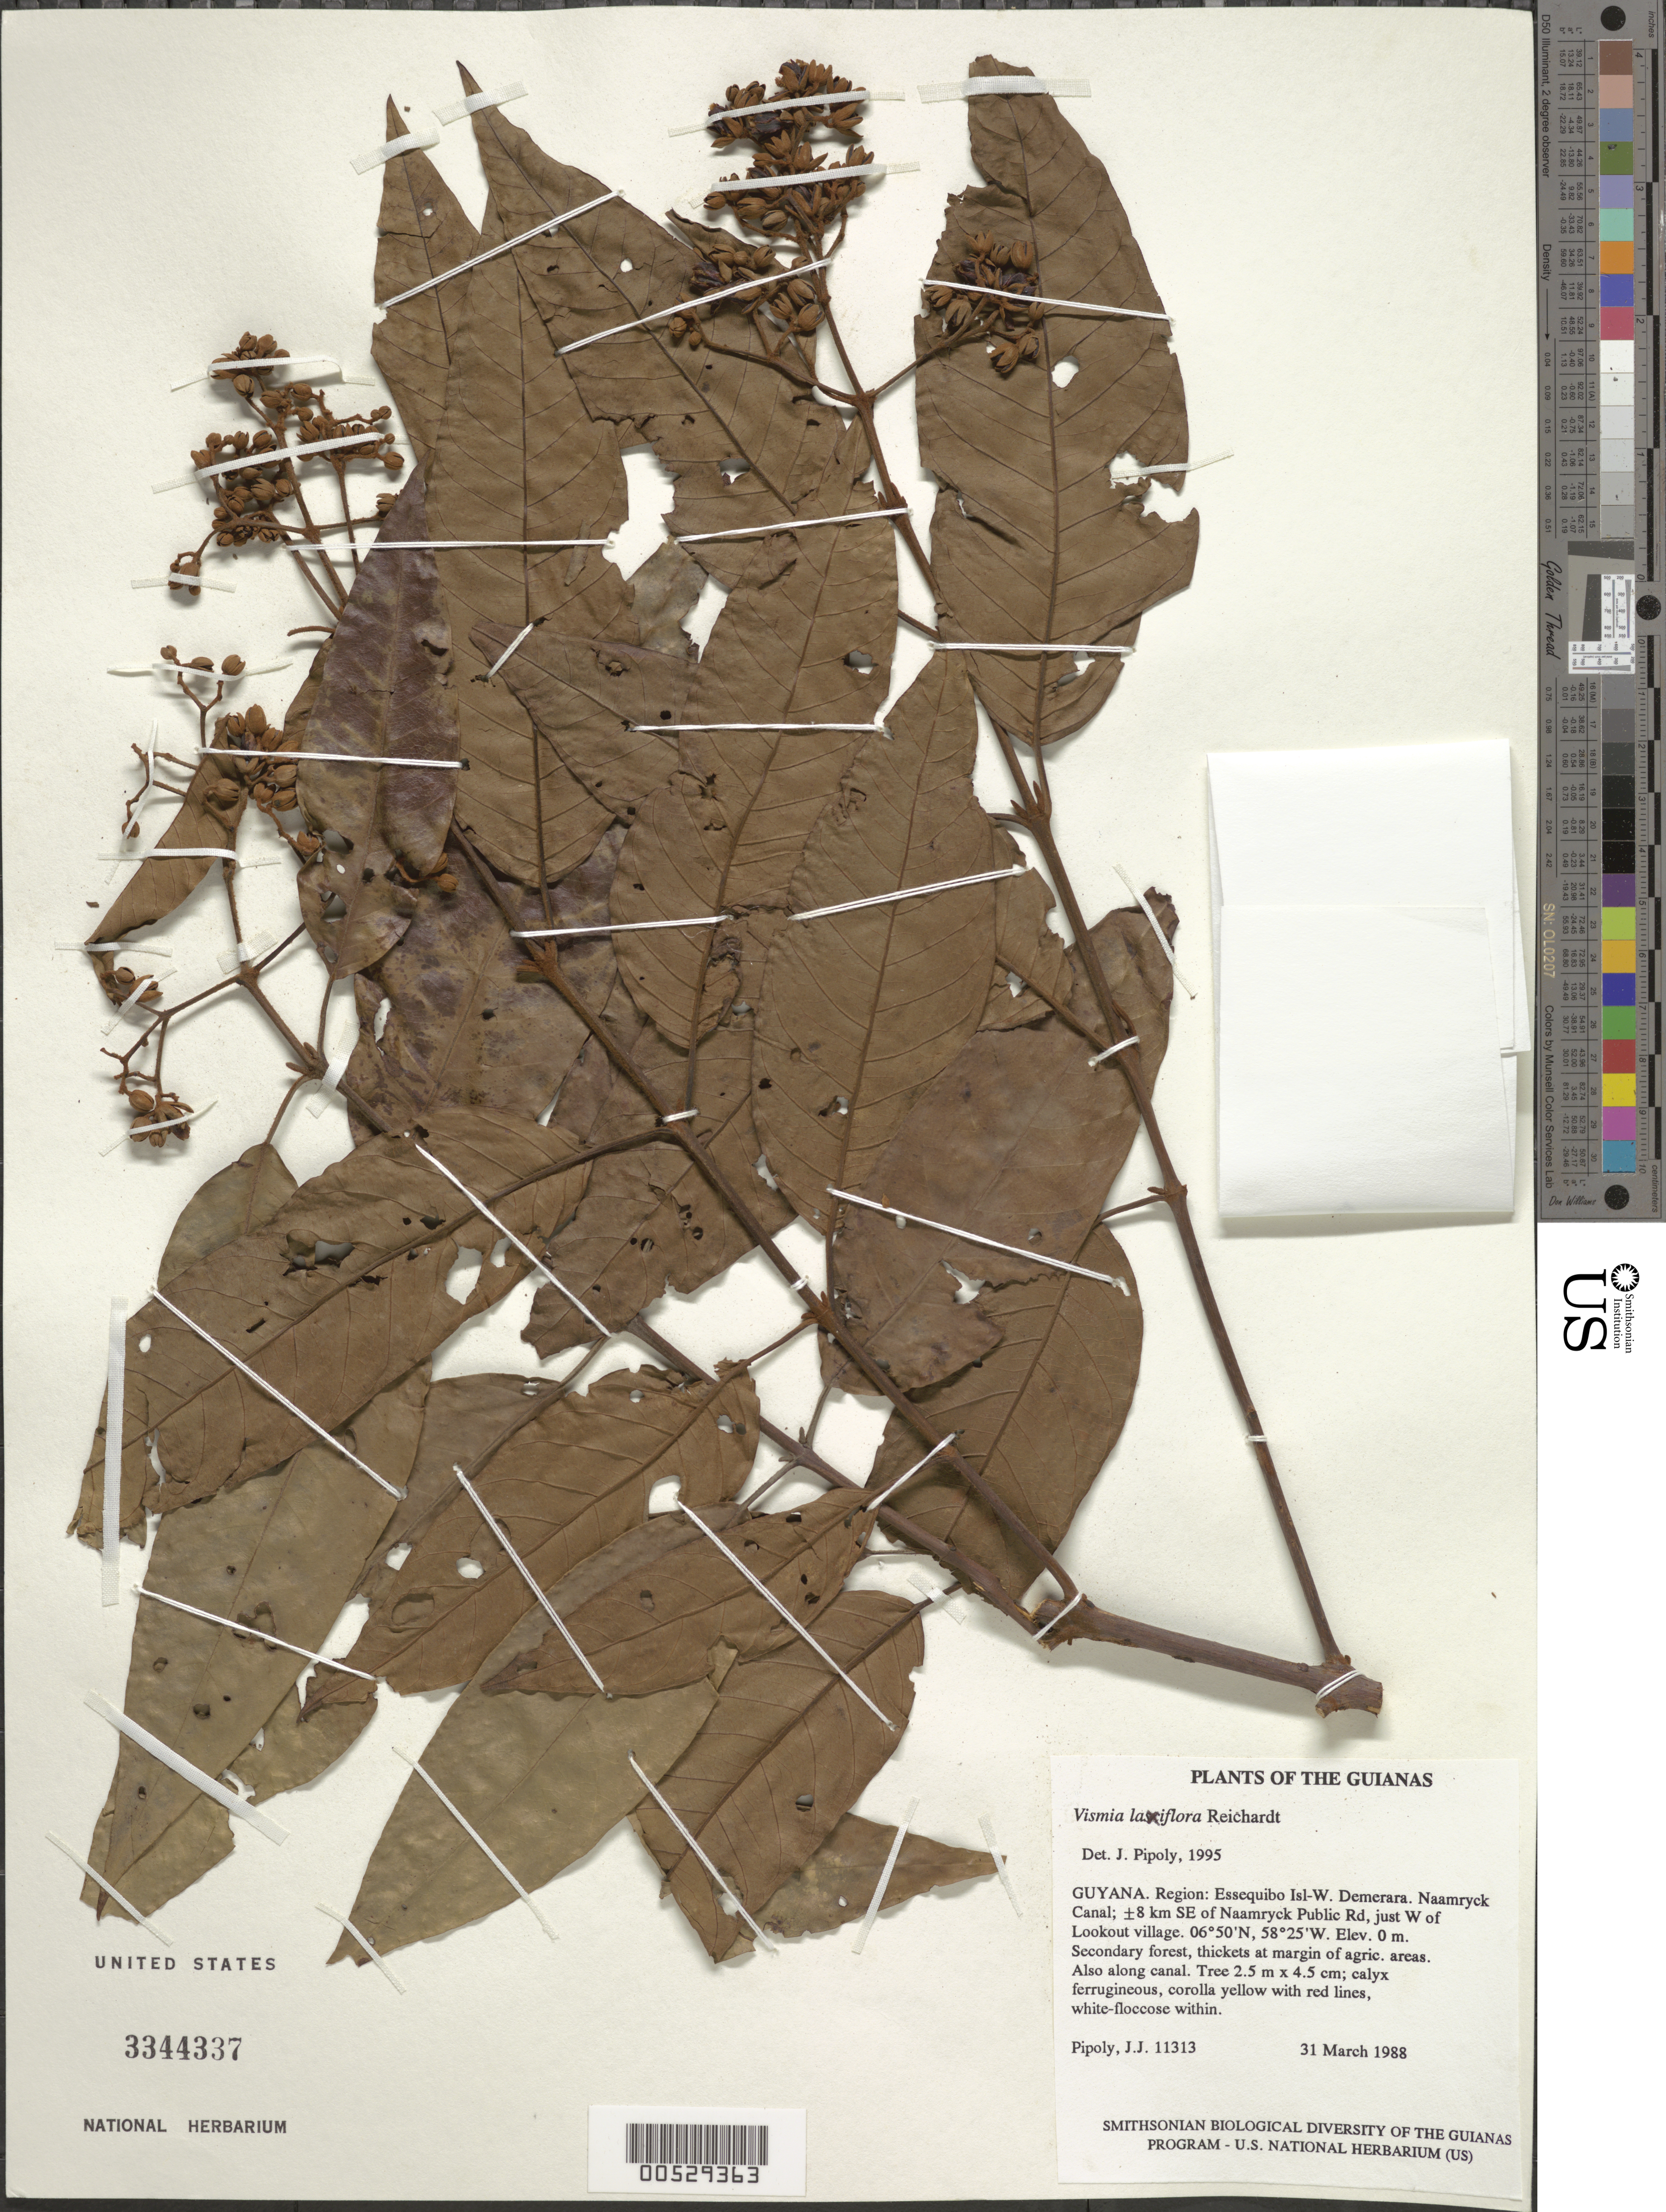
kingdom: Plantae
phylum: Tracheophyta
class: Magnoliopsida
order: Malpighiales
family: Hypericaceae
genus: Vismia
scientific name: Vismia laxiflora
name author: Reichardt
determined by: Pipoly, J. J., III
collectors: J. J. Pipoly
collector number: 11313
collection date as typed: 31 March 1987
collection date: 1987-03-31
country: Guyana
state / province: Essequibo Isl-W. Demerara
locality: Naamryck Canal; ±8 km SE of Naamryck Public Rd, just W of Lookout village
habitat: Secondary forest, thickets at margin of agric. areas. Also along canal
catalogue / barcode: US 3344337